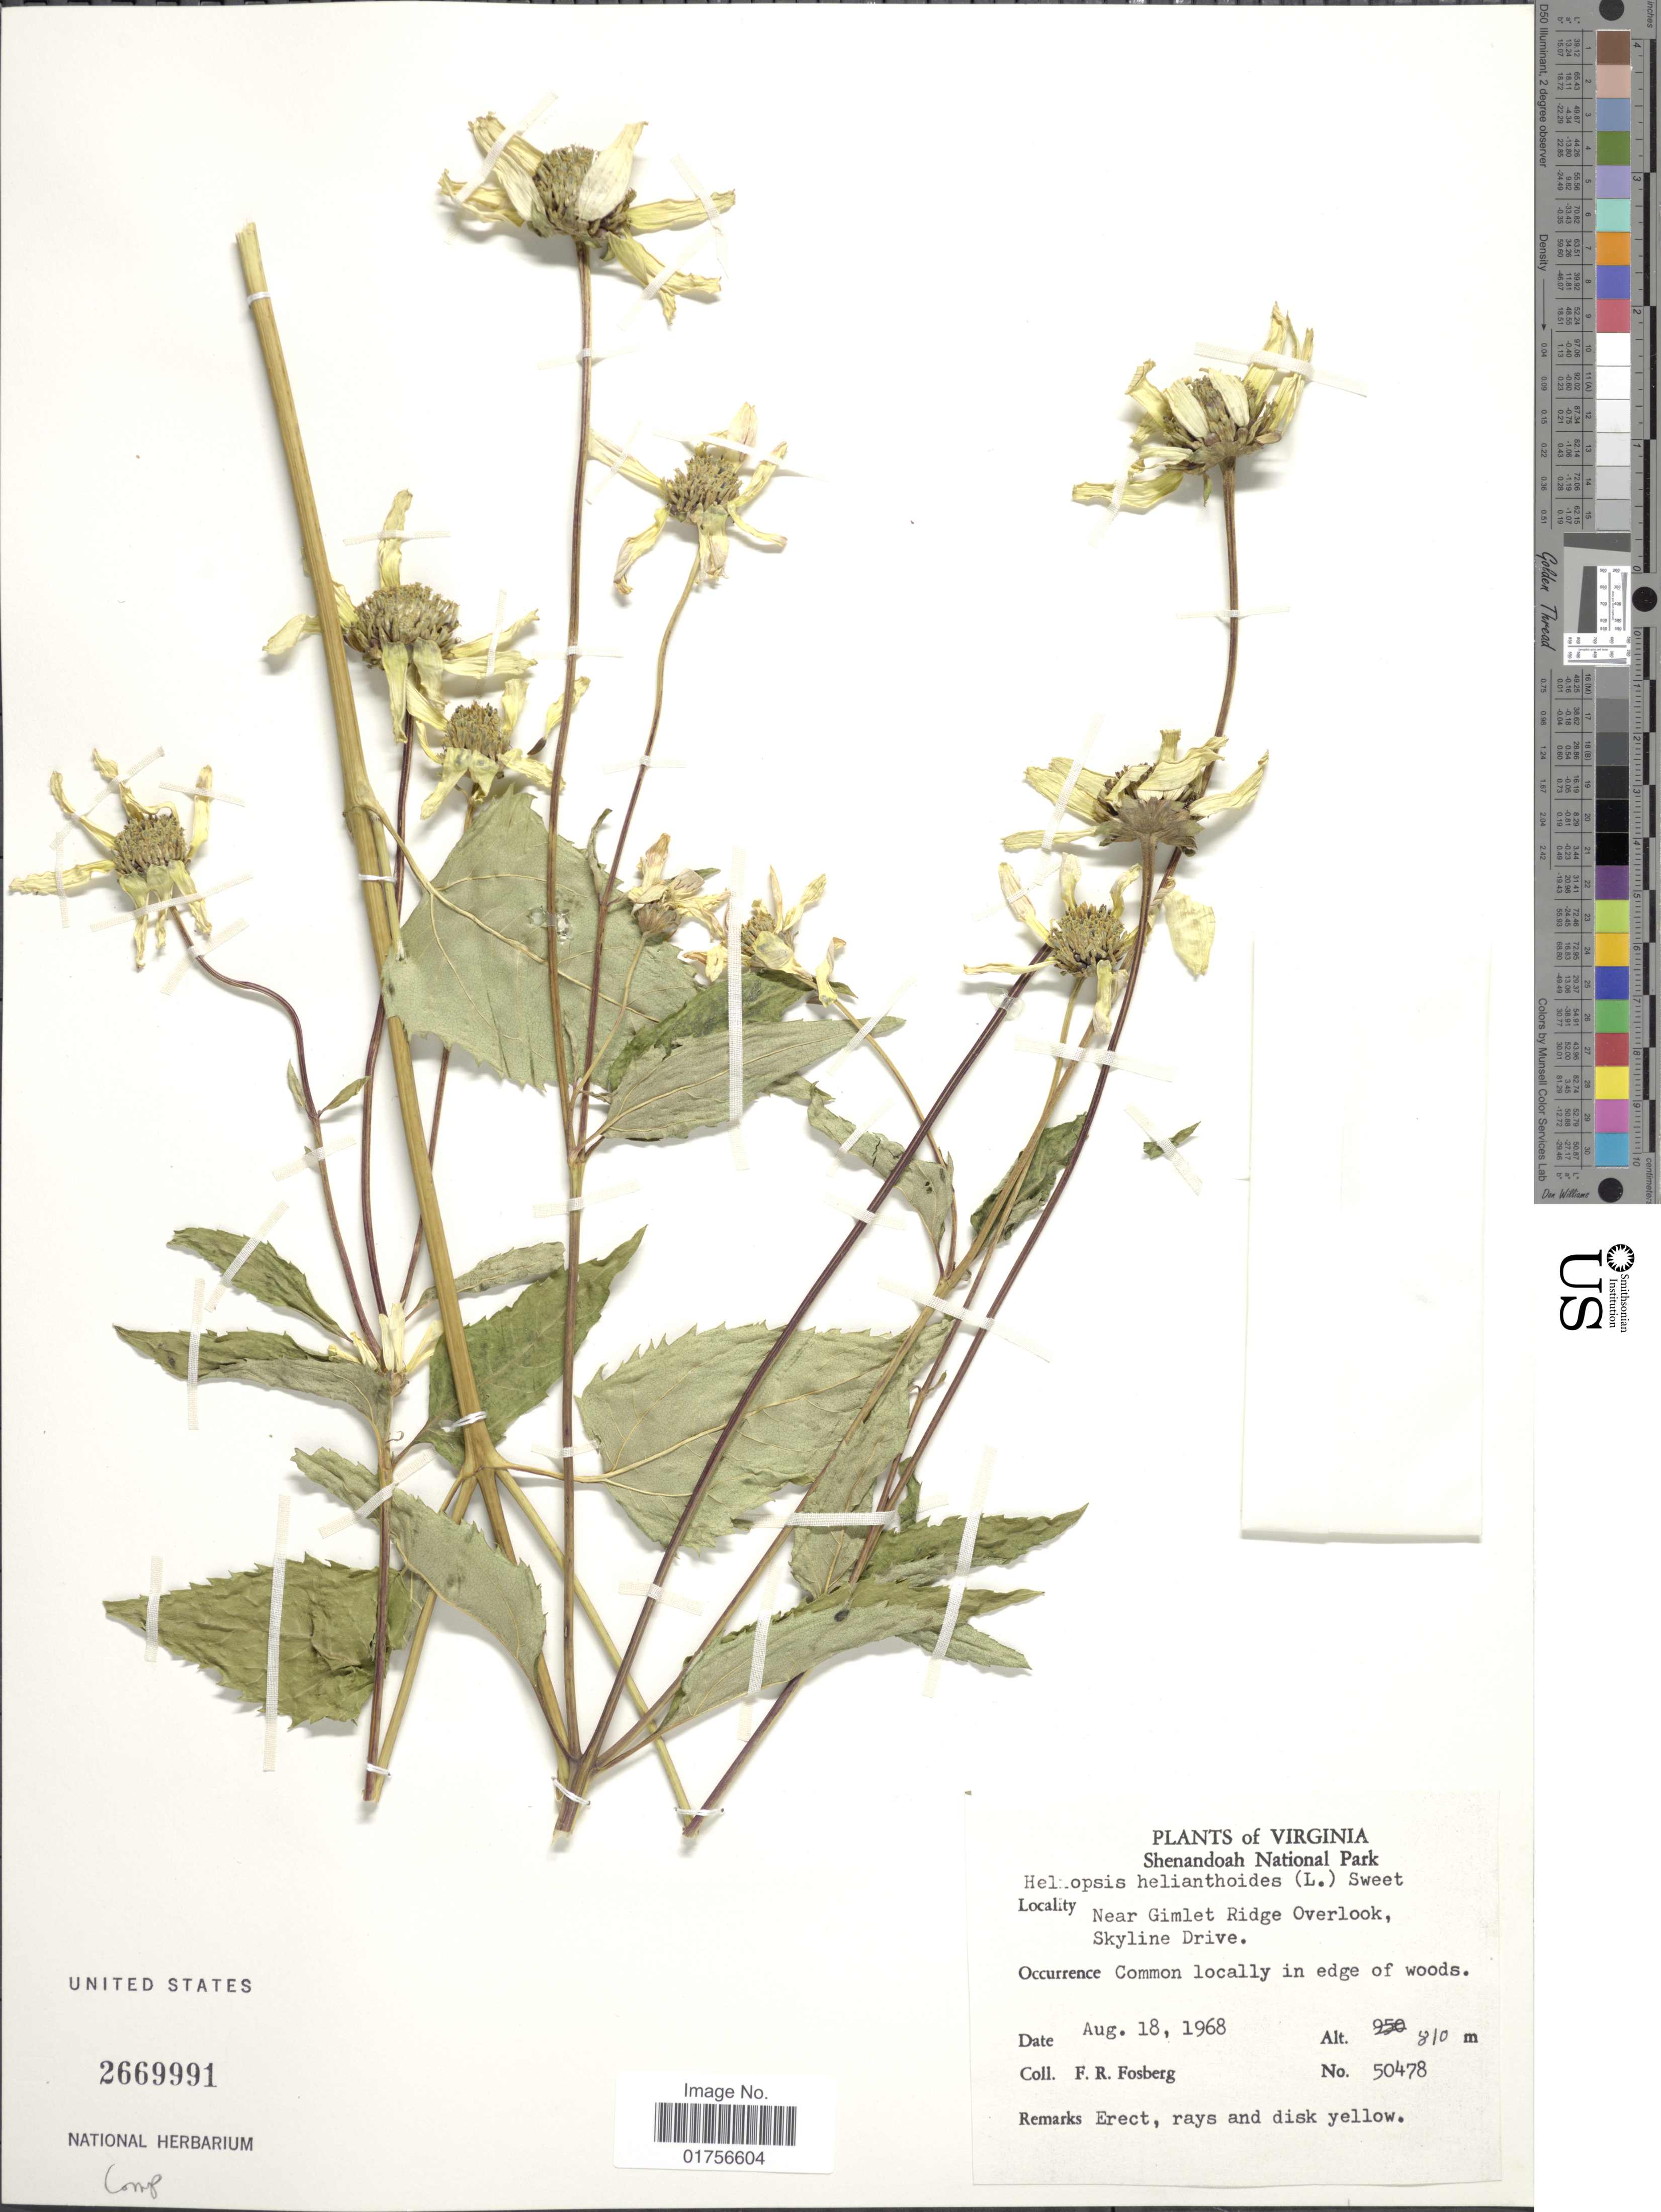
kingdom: Plantae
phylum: Tracheophyta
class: Magnoliopsida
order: Asterales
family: Asteraceae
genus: Heliopsis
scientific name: Heliopsis helianthoides subsp. helianthoides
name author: (L.) Sweet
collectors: F. R. Fosberg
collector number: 50478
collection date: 1968-08-18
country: United States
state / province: Virginia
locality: Shenandoah National Park, Near Gimlet Ridge Overlook, Skyline Drive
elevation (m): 810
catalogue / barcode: US 2669991